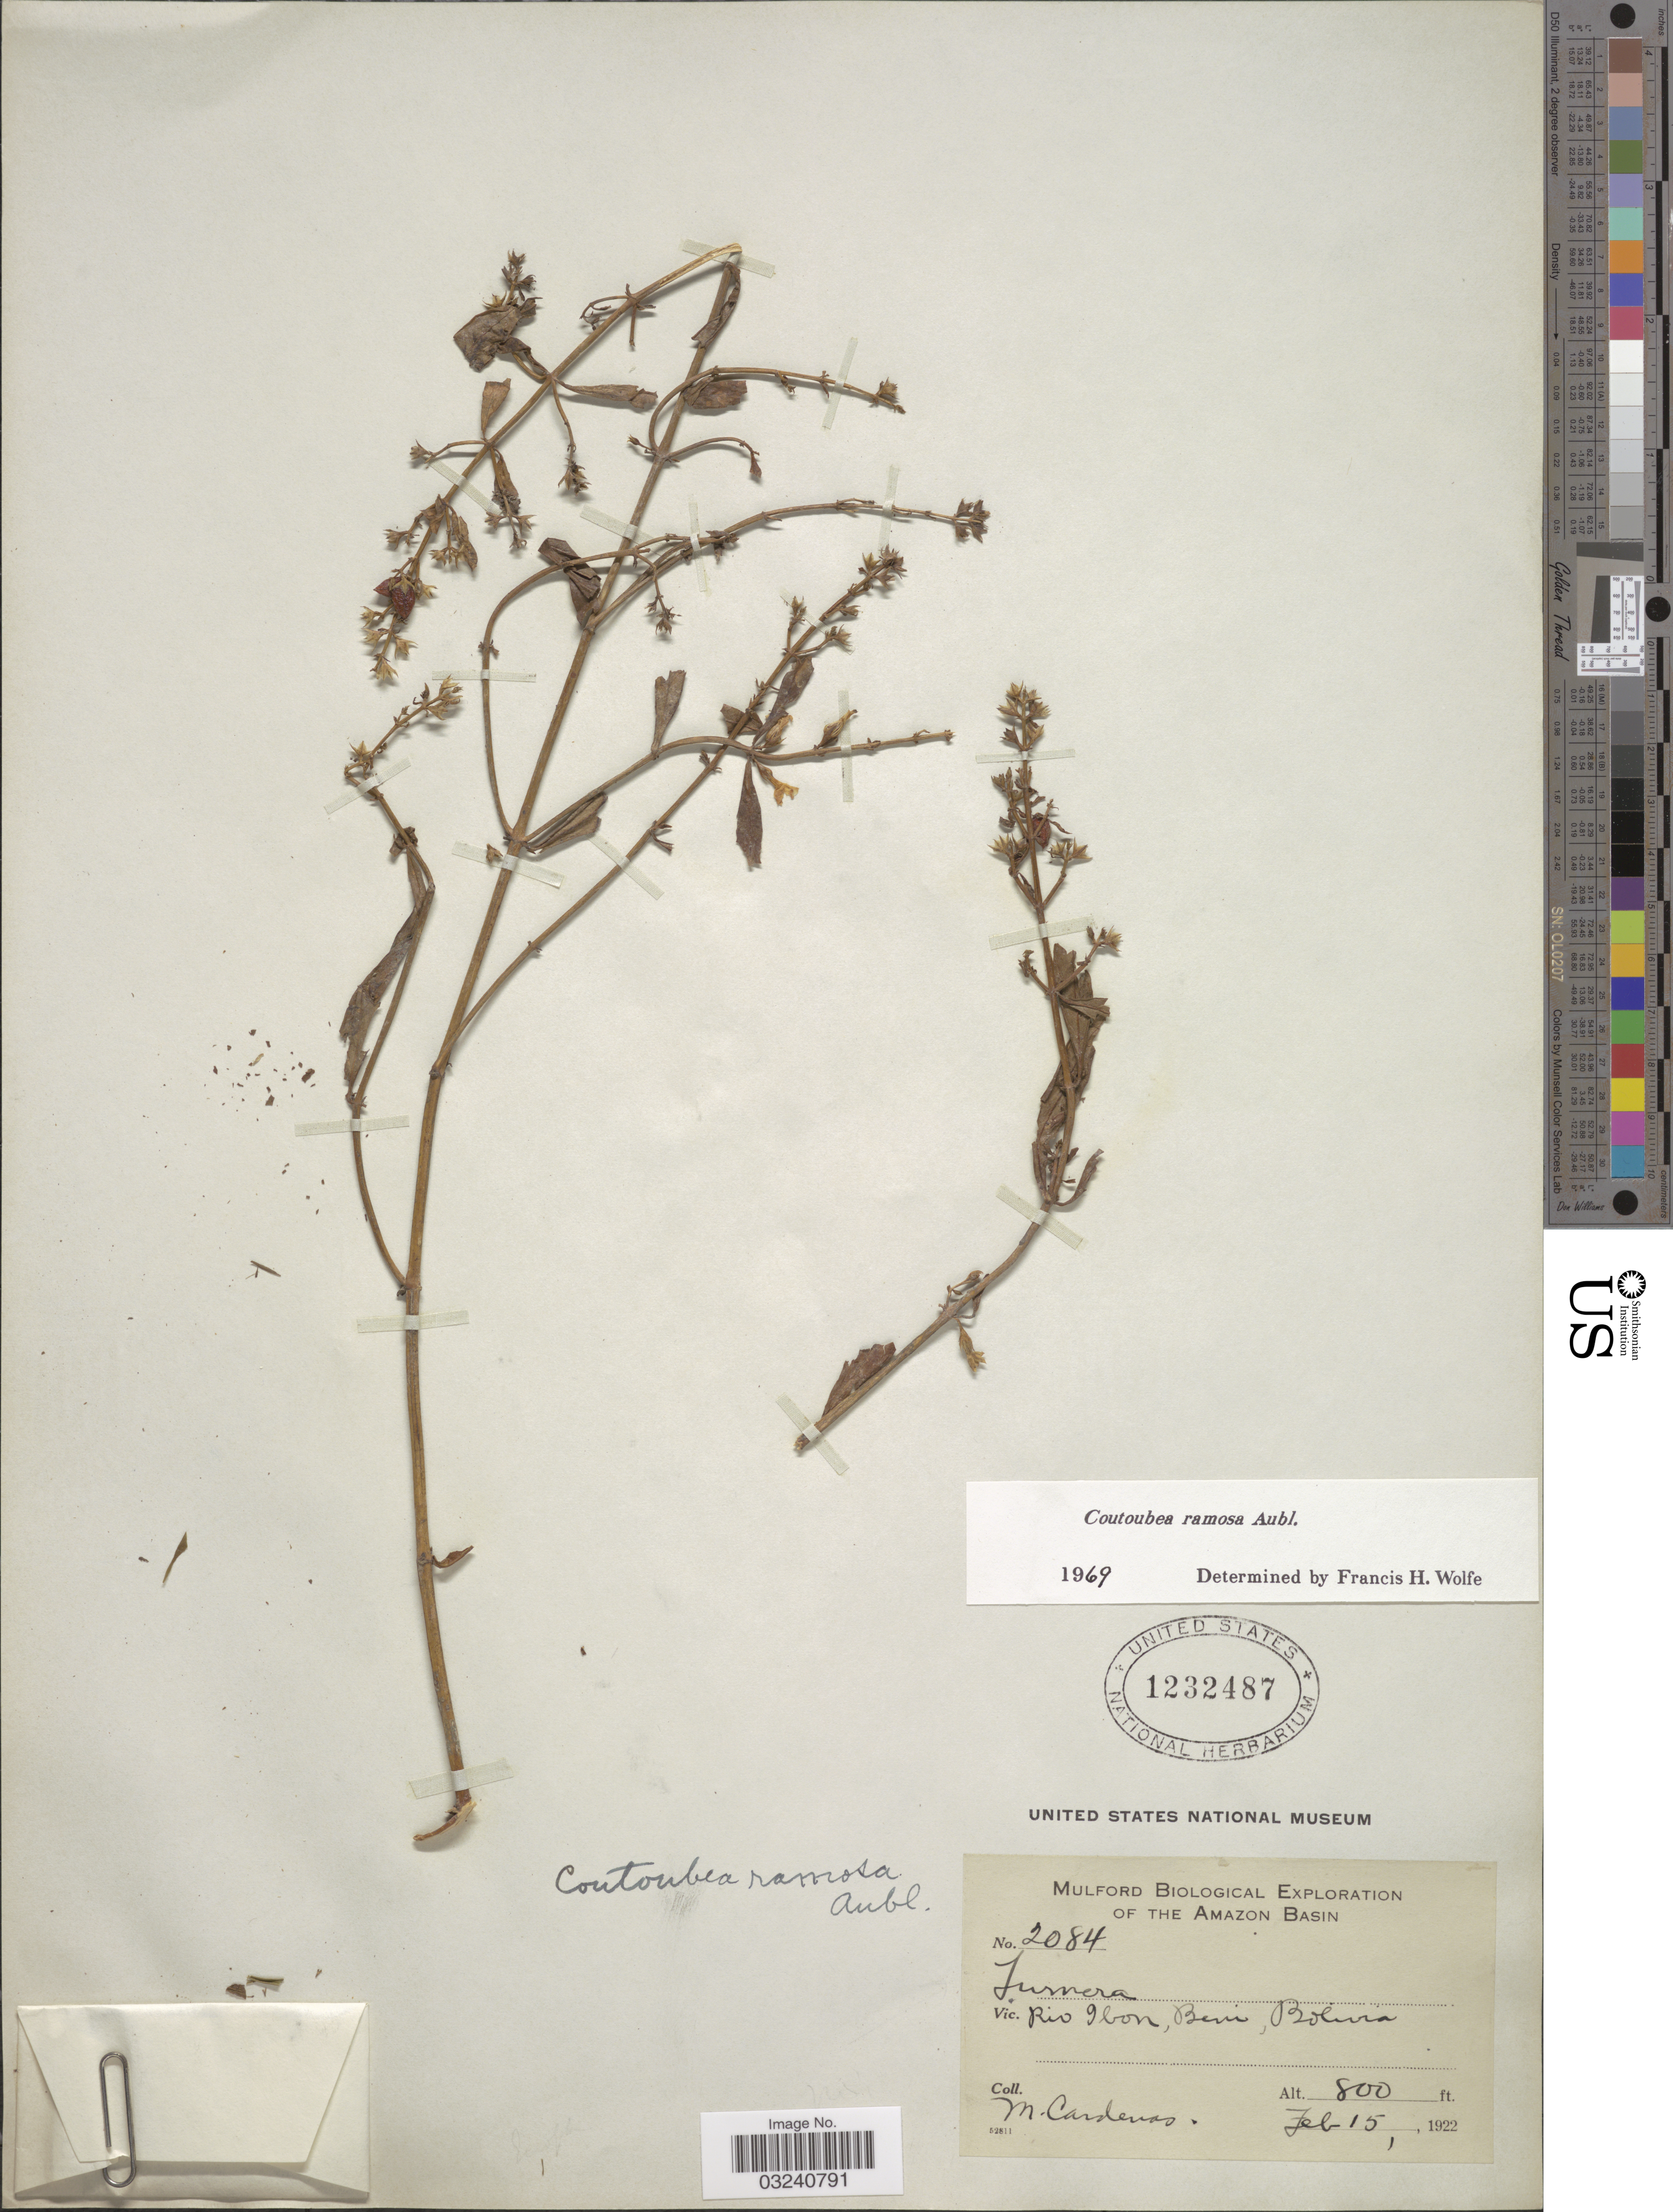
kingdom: Plantae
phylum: Tracheophyta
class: Magnoliopsida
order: Gentianales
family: Gentianaceae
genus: Coutoubea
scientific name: Coutoubea ramosa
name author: Aubl.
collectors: M. Cárdenas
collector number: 2084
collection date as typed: Feb. 15, 1922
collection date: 1922-02-15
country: Bolivia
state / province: Beni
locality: Rio Ibon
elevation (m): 244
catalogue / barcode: US 1232487